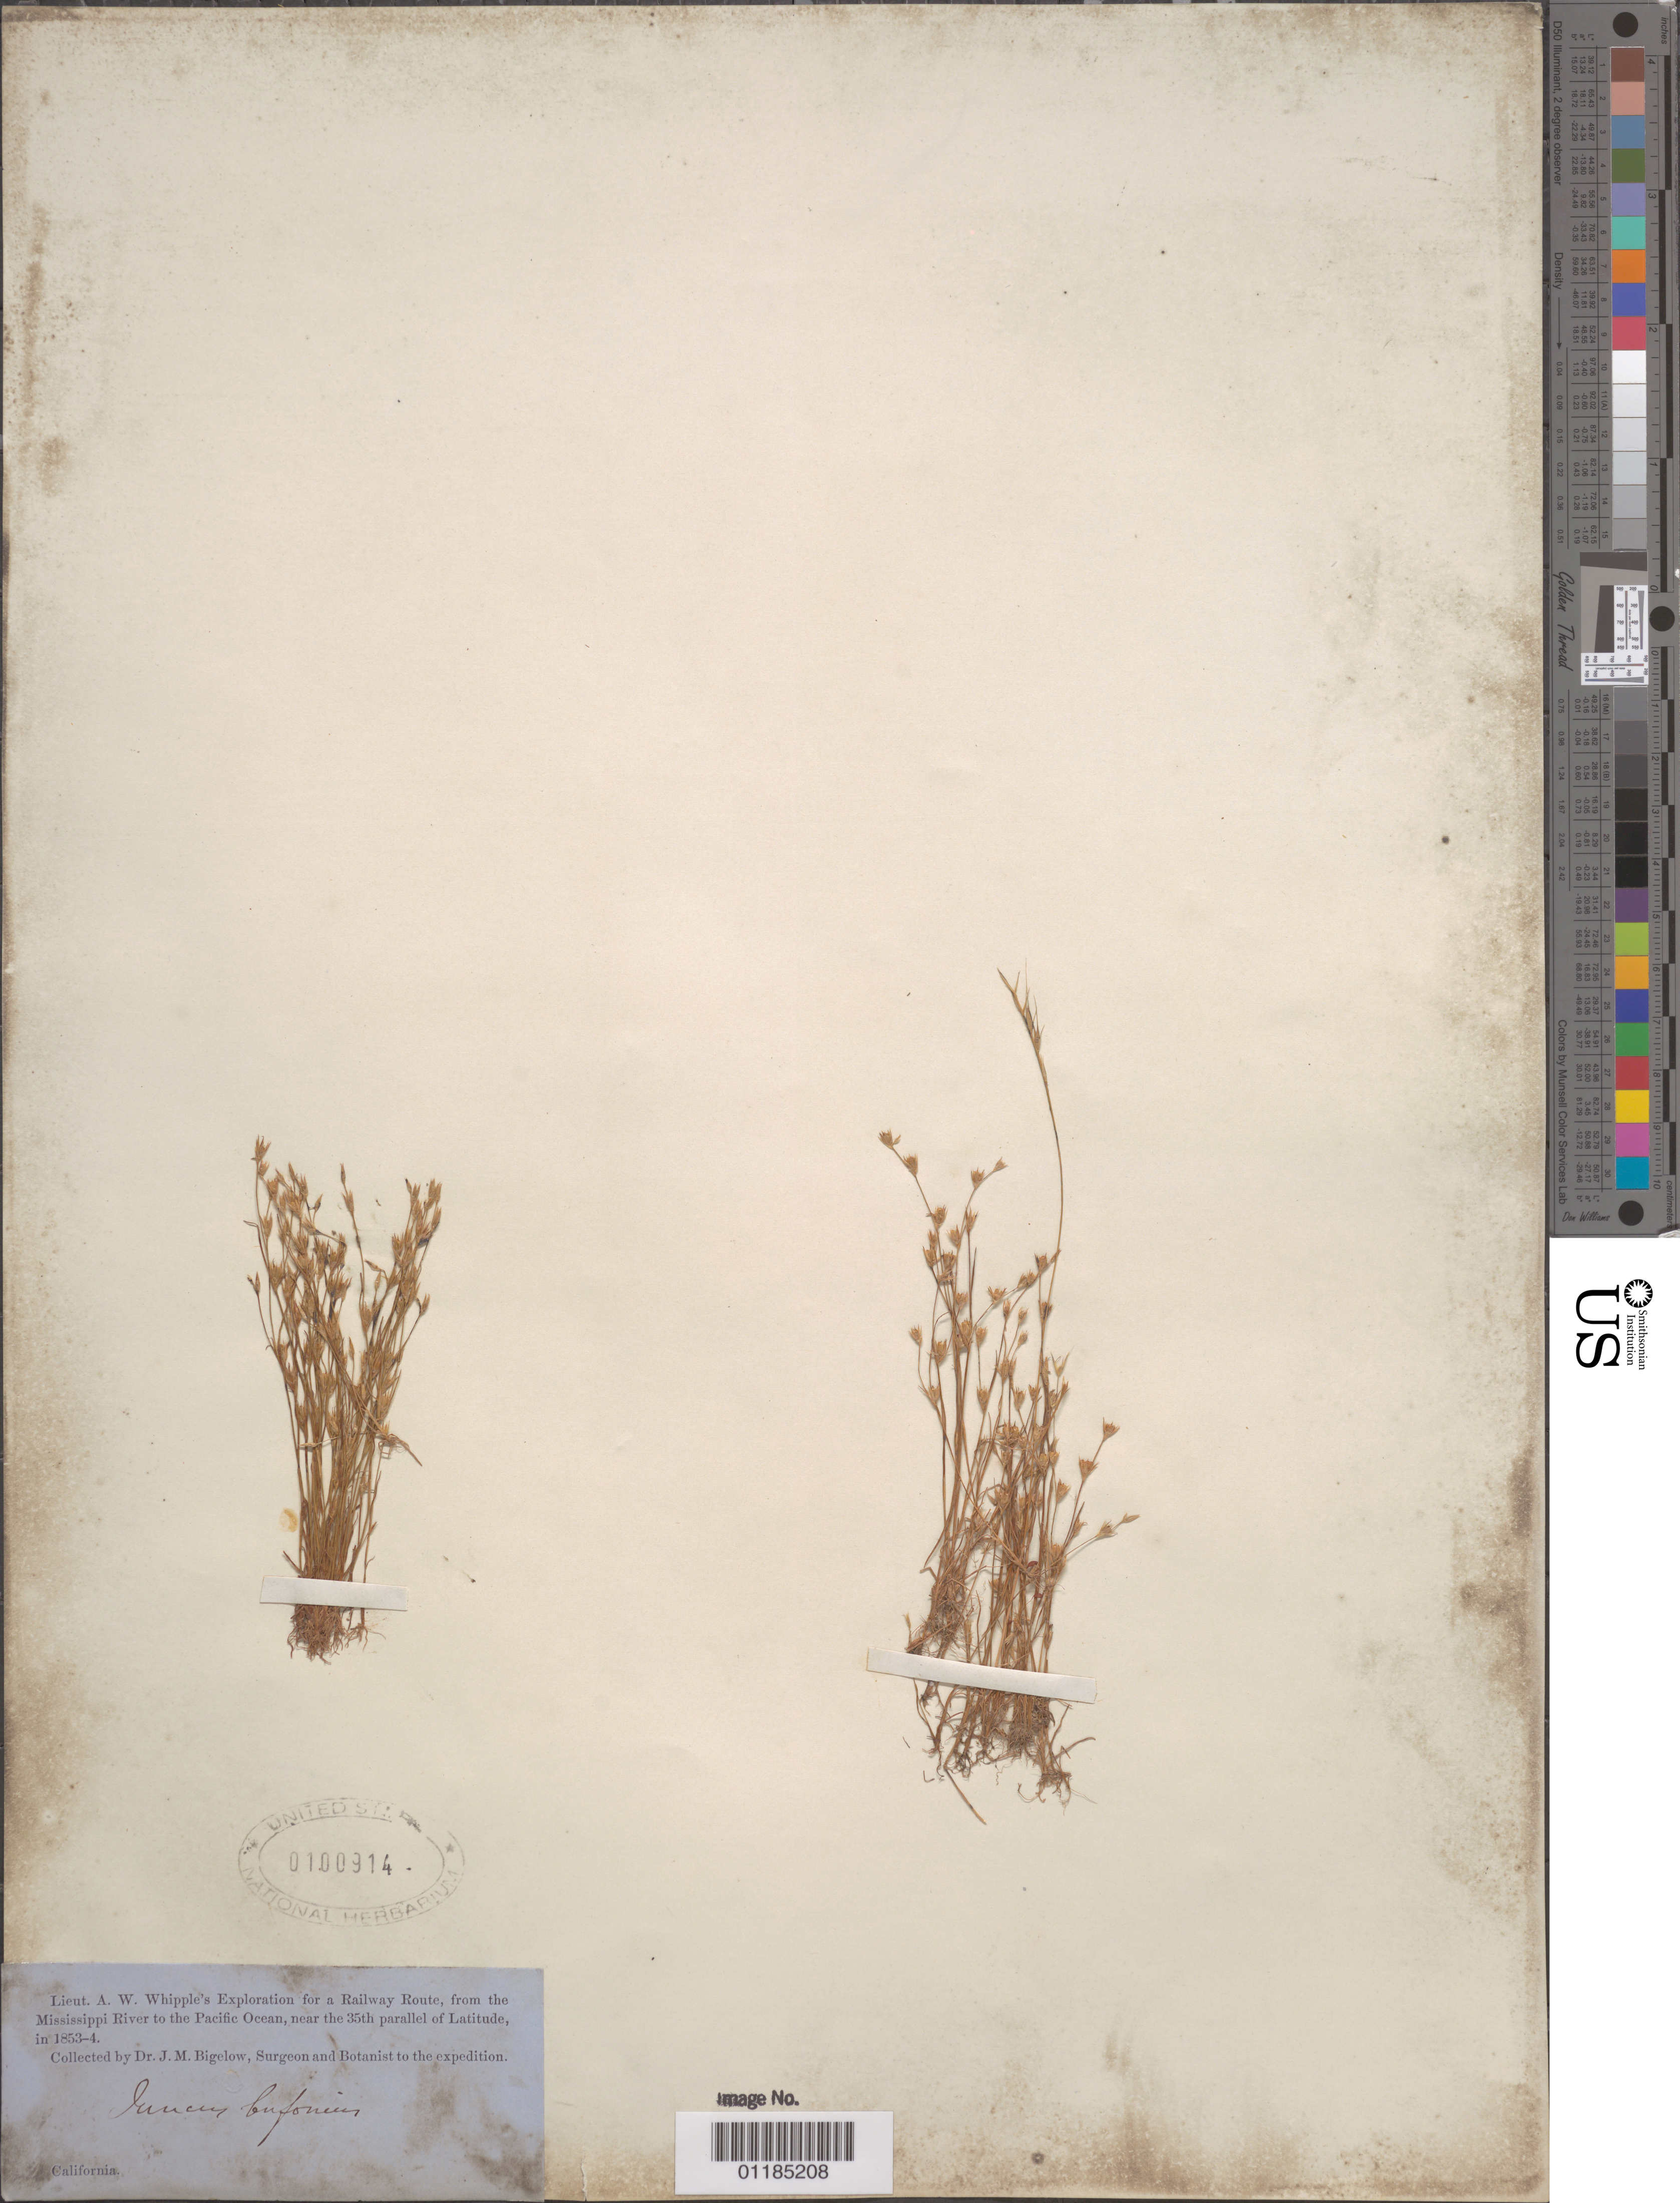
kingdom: Plantae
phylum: Tracheophyta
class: Liliopsida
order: Poales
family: Juncaceae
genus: Juncus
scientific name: Juncus bufonius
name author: L.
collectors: J. M. Bigelow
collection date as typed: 1853 to -- --- 1854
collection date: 1853/1854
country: United States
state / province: California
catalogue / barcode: US 100914